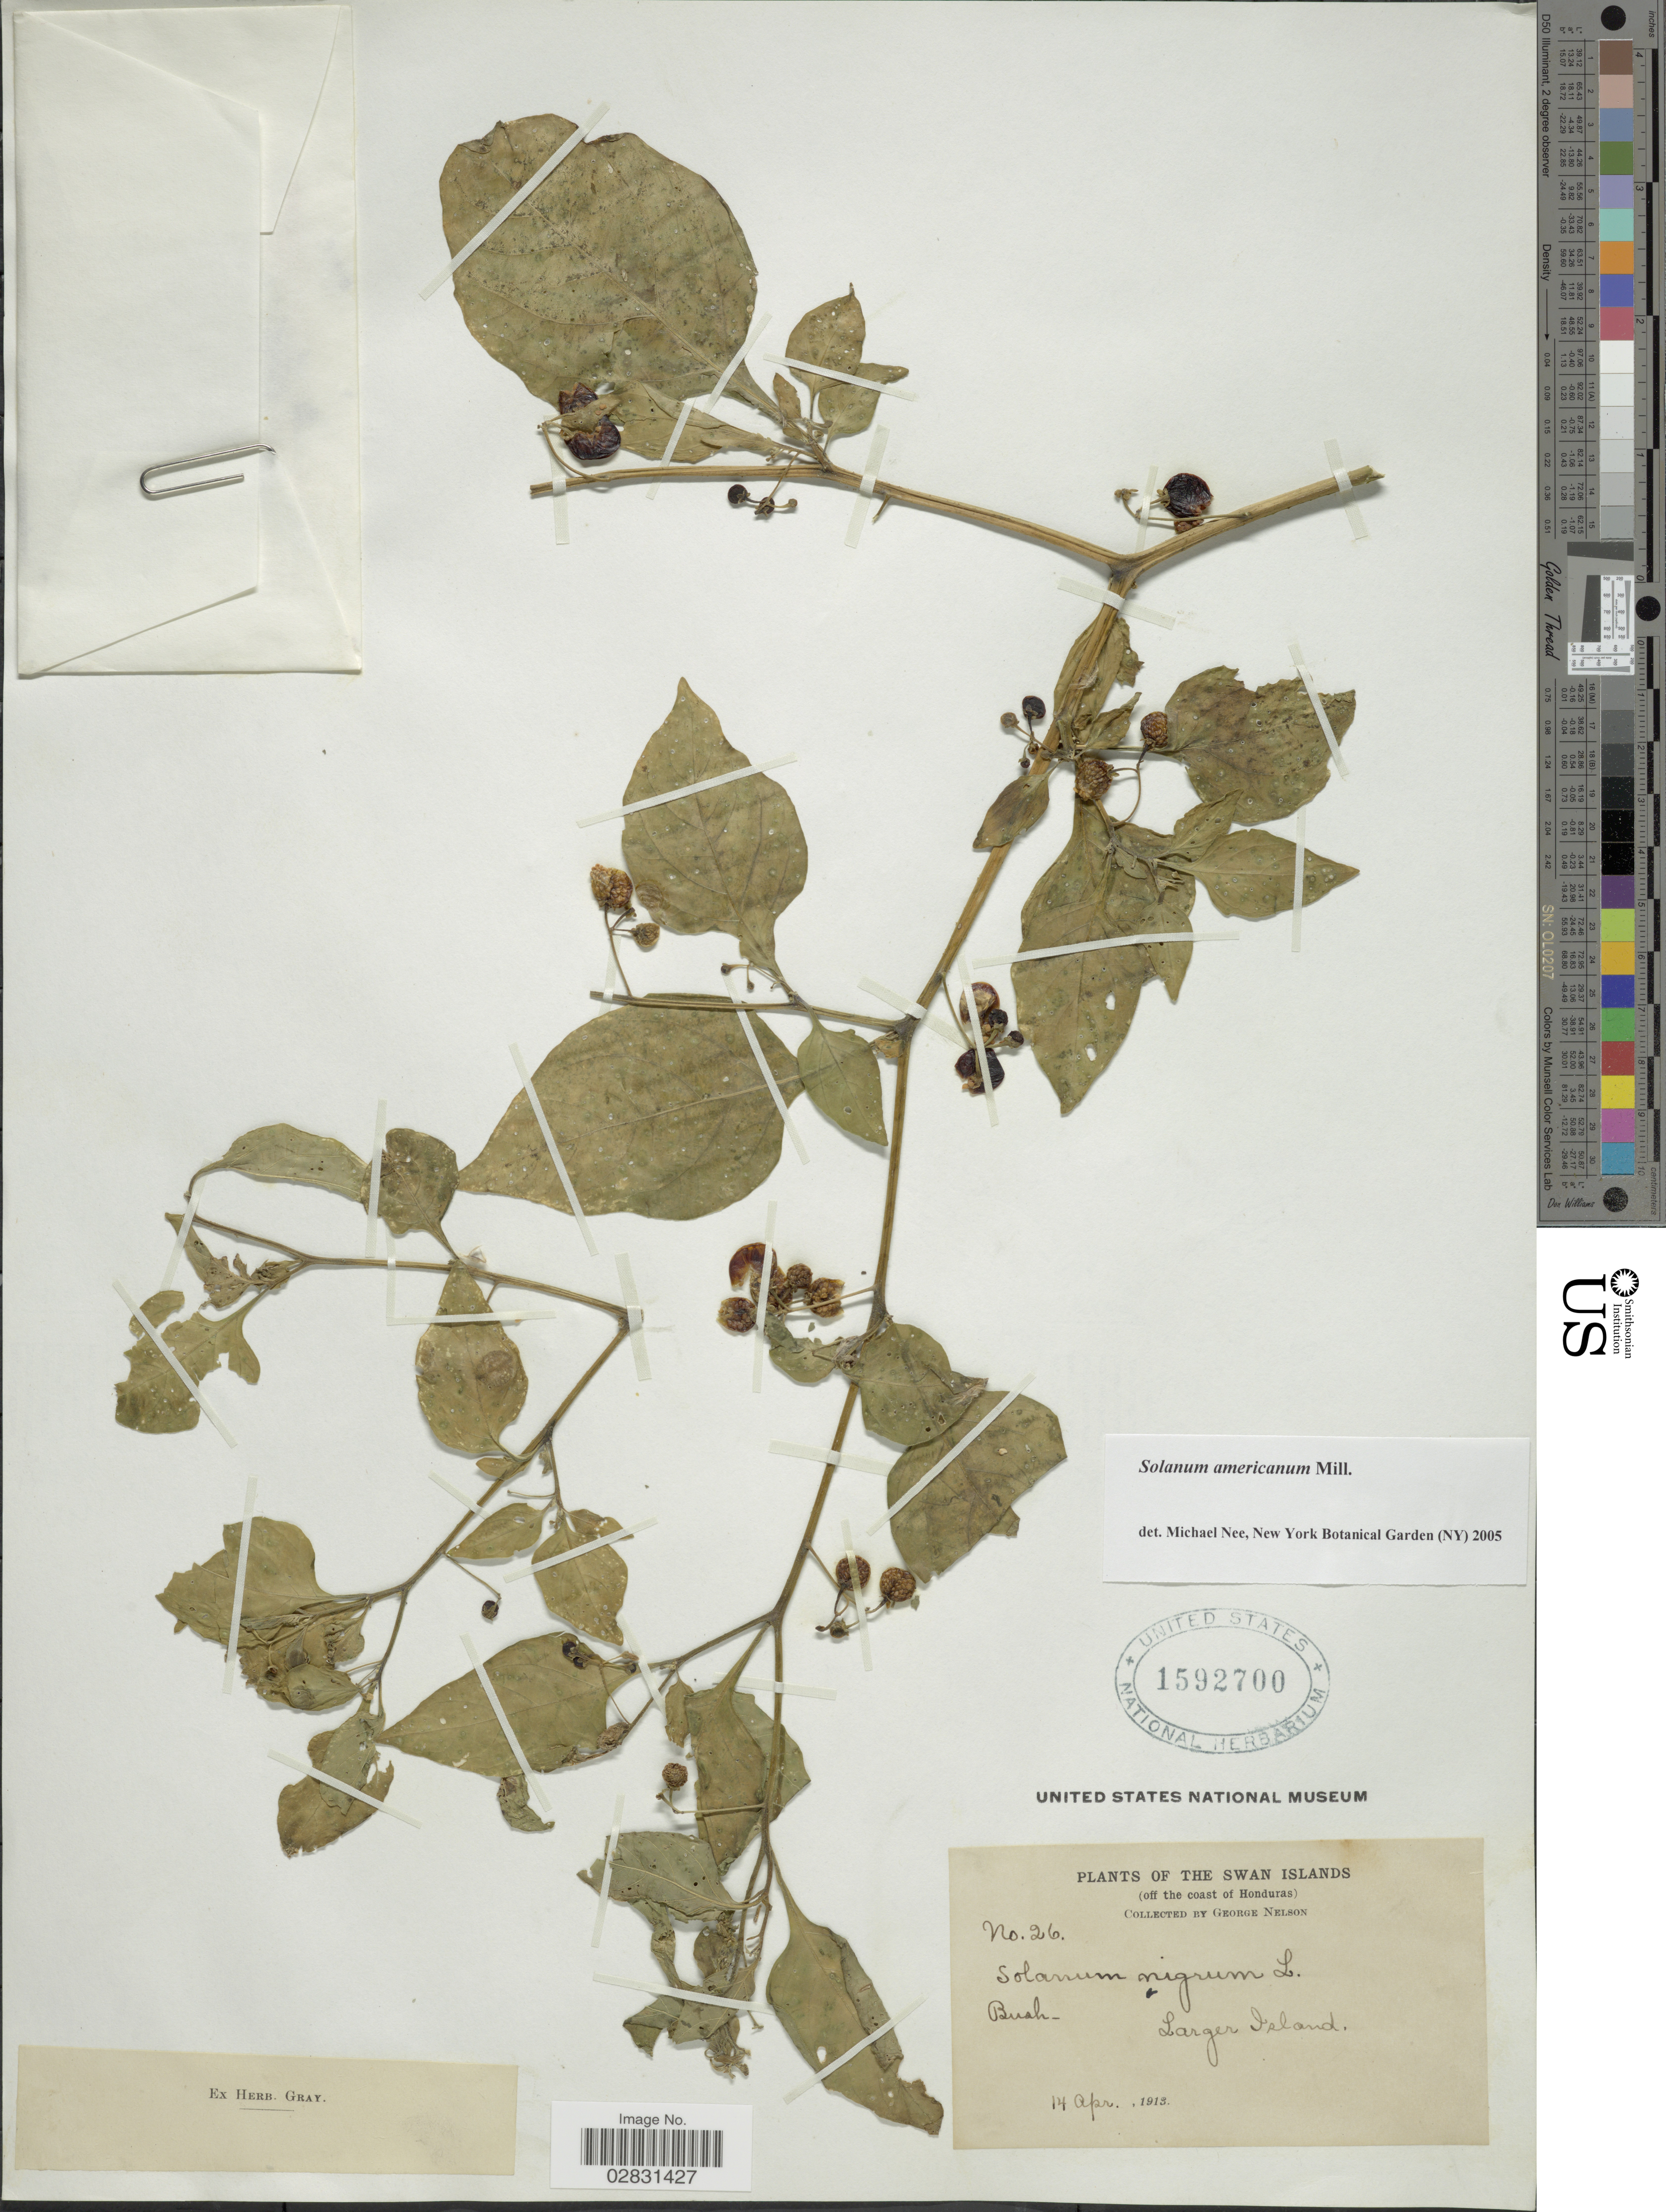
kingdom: Plantae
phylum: Tracheophyta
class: Magnoliopsida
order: Solanales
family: Solanaceae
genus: Solanum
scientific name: Solanum americanum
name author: Mill.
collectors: G. Nelson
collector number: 26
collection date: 1913-04-14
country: Honduras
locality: The Swan islands (off the coast of Honduras), Larger Island.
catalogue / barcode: US 1592700